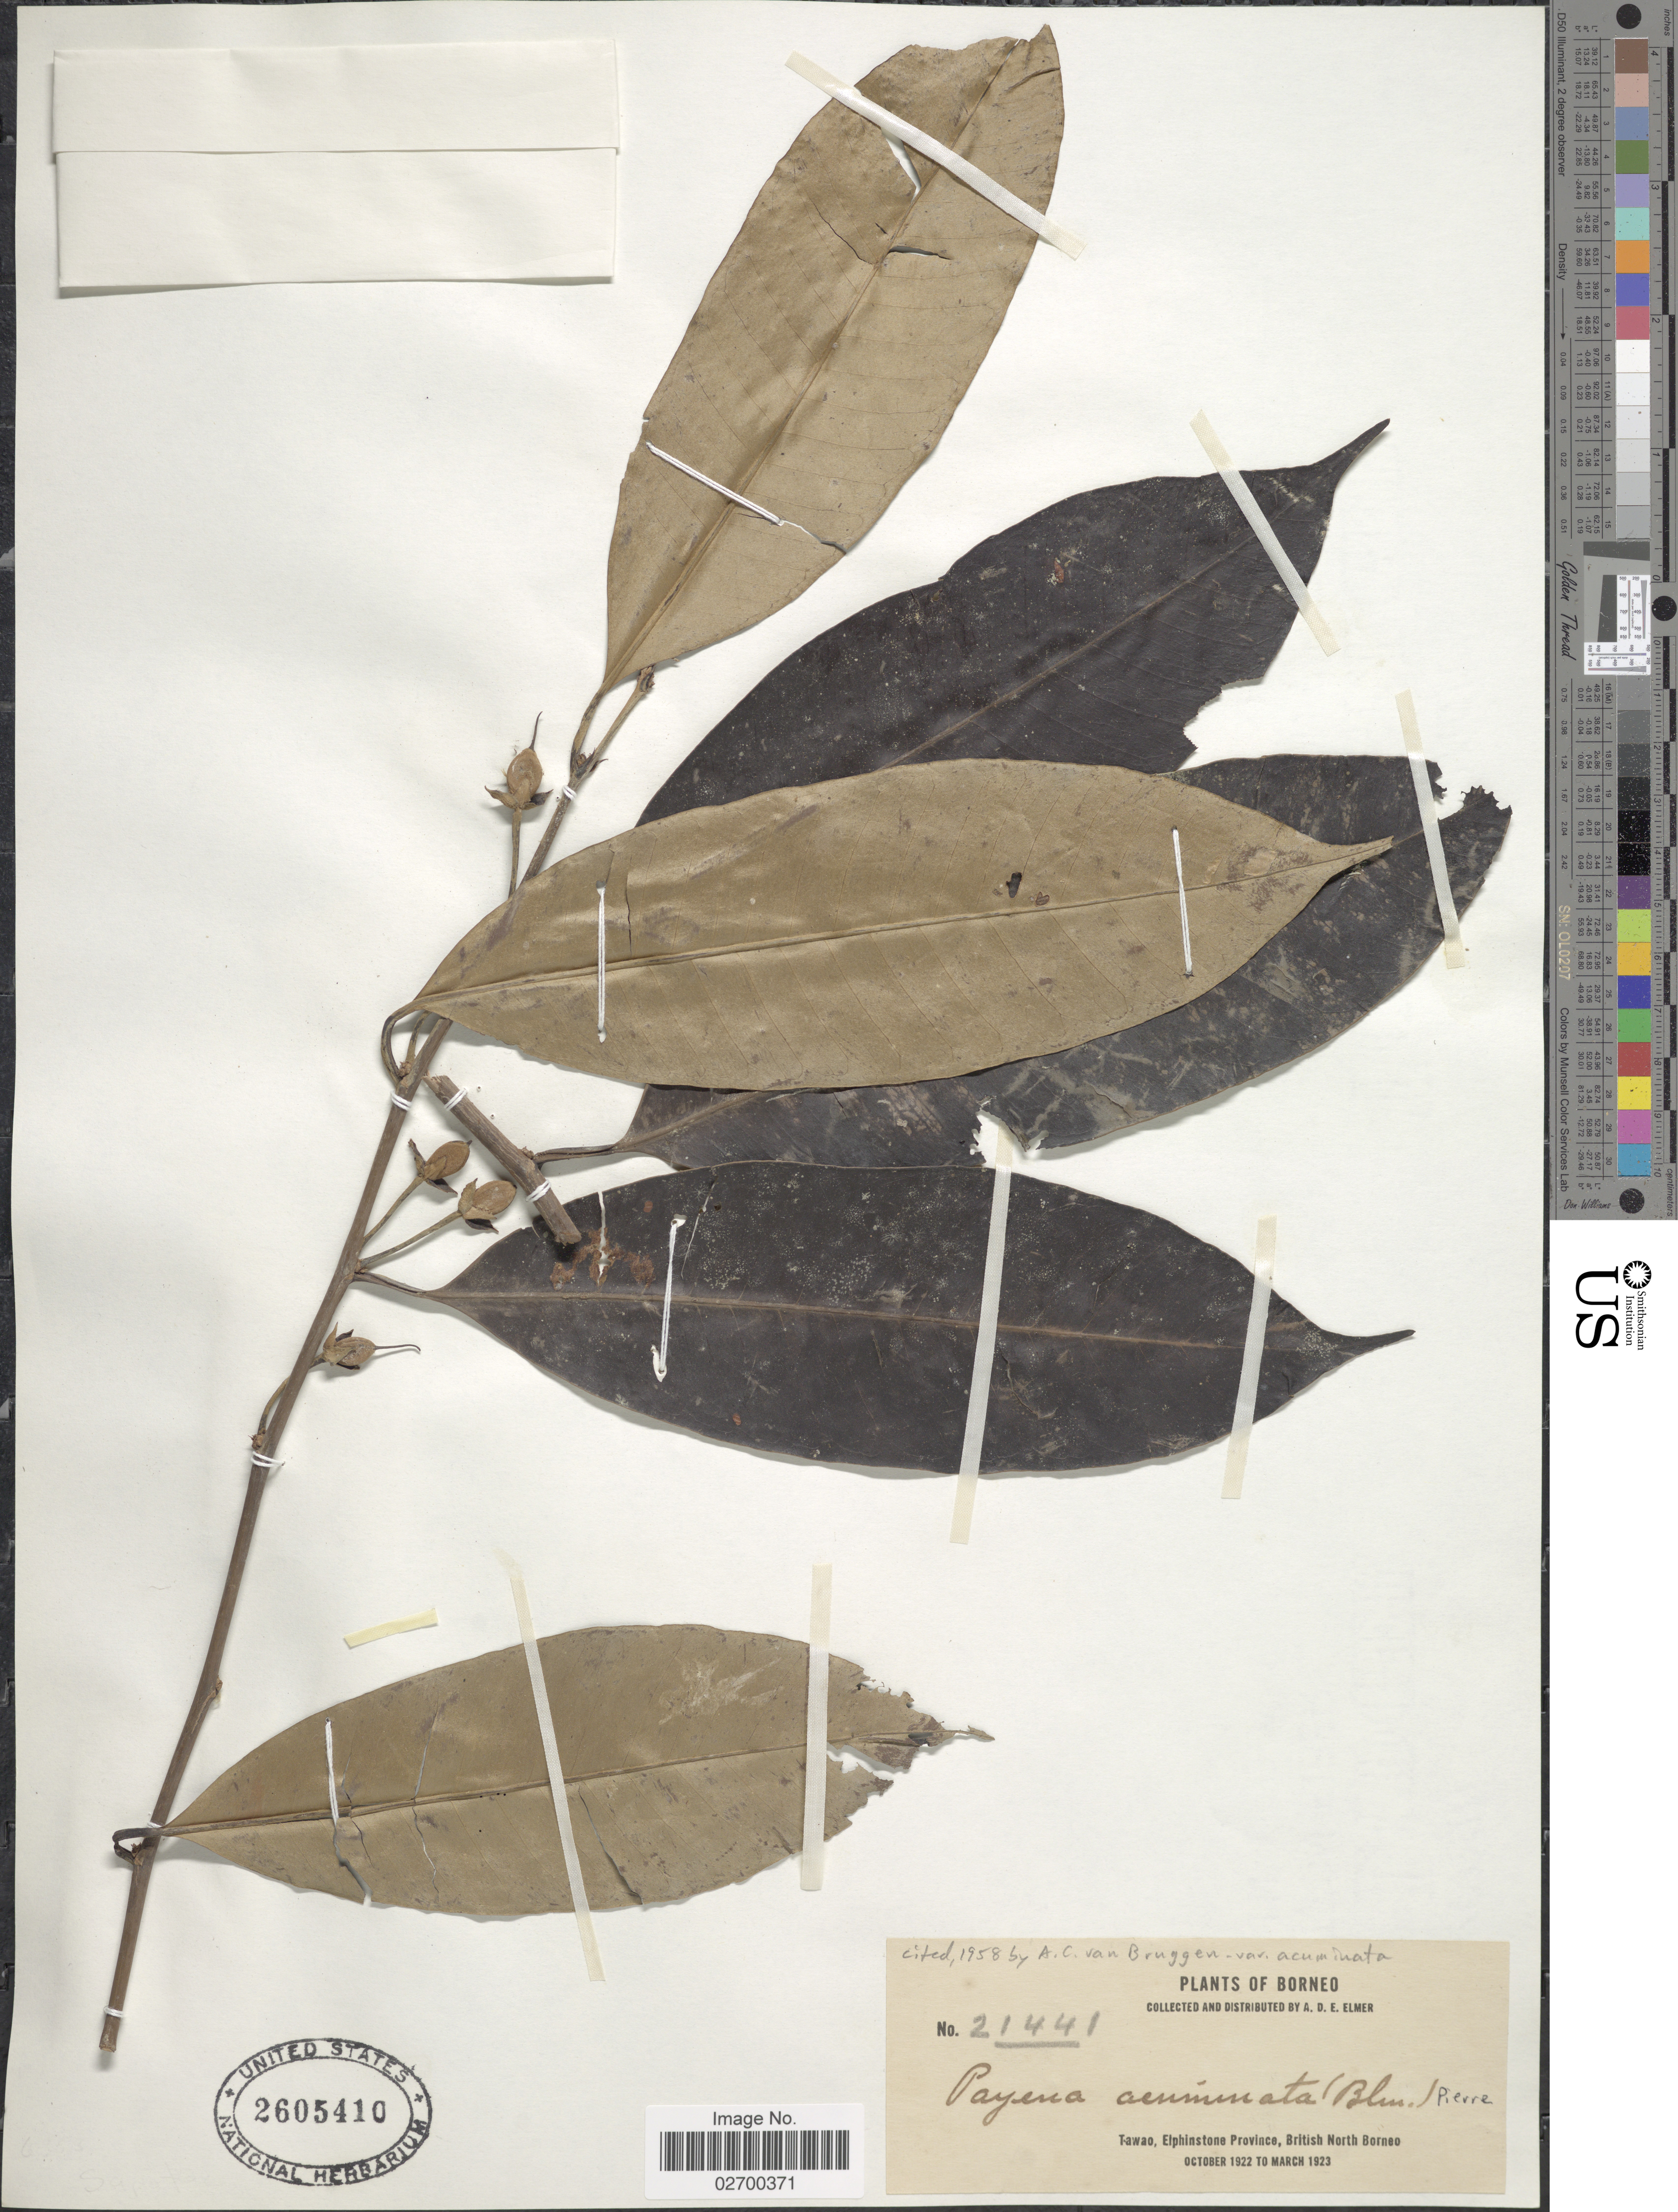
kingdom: Plantae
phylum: Tracheophyta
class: Magnoliopsida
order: Ericales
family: Sapotaceae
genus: Payena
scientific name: Payena acuminata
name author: (Blume) Pierre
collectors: A. D. E. Elmer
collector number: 21441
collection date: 1922-10/1923-03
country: Malaysia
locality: Borneo. Tawao, Elphinstone Province, British North Borneo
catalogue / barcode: US 2605410